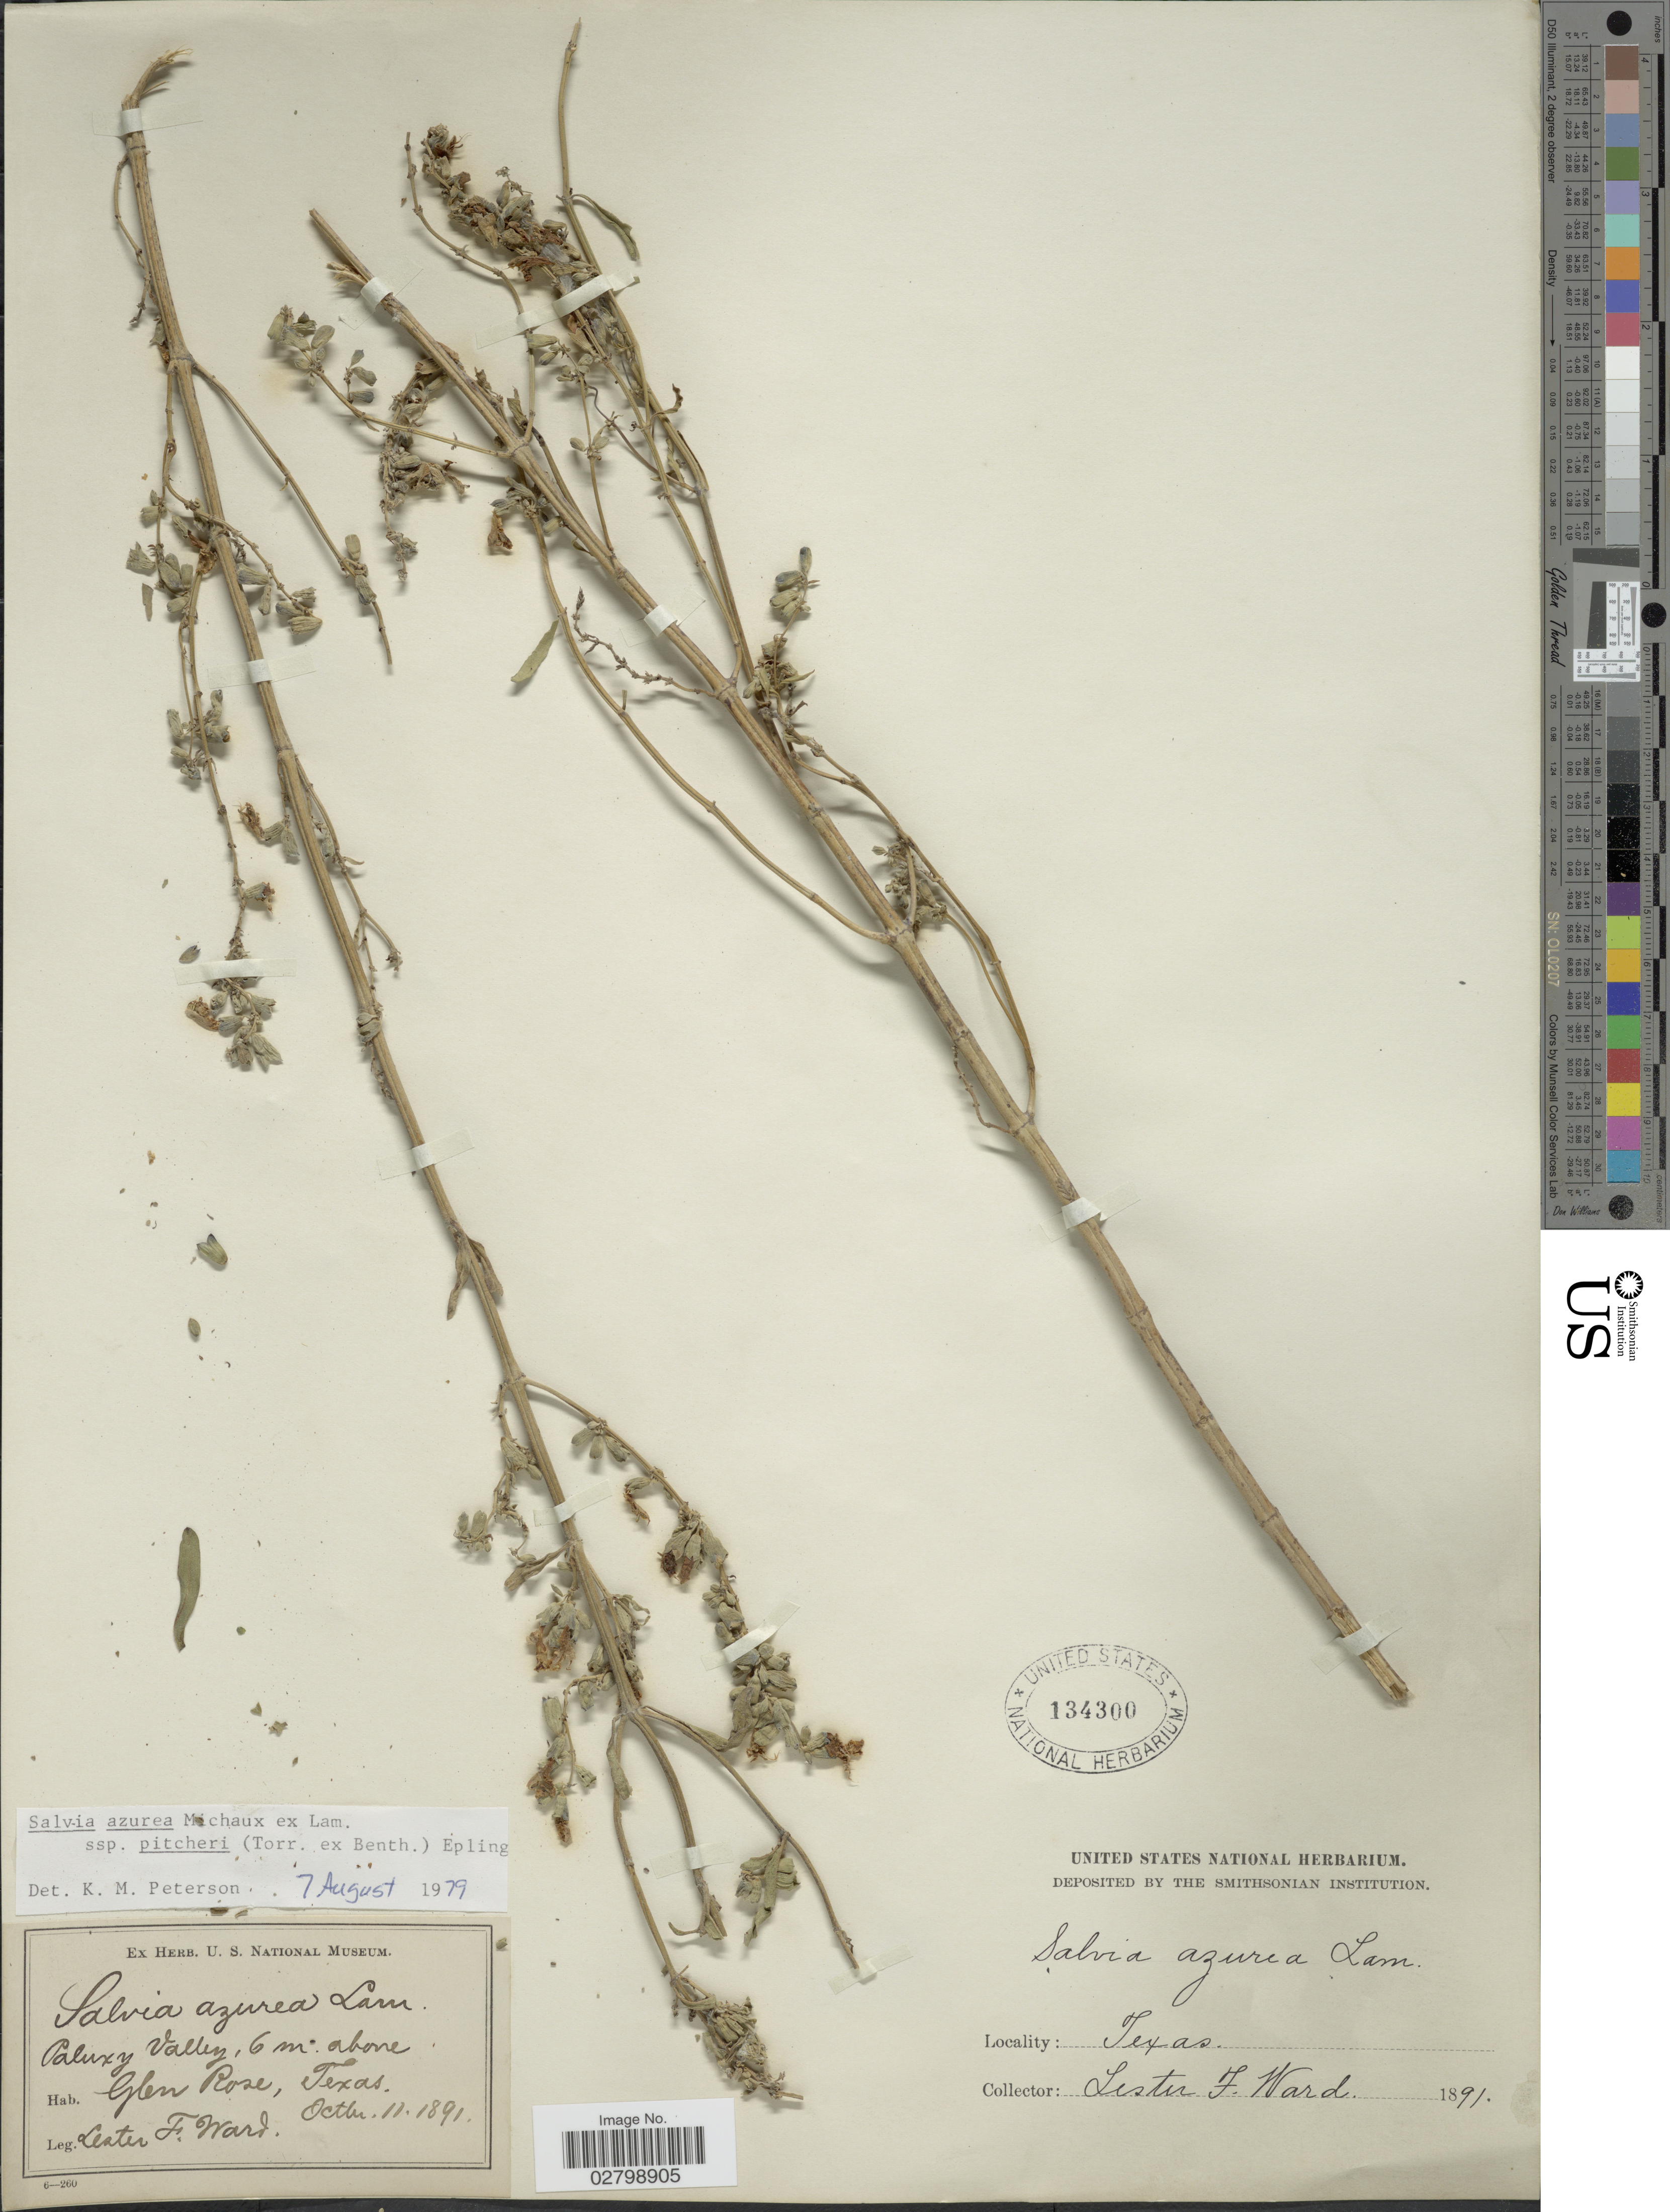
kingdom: Plantae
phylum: Tracheophyta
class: Magnoliopsida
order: Lamiales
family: Lamiaceae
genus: Salvia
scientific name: Salvia azurea subsp. pitcheri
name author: Michx. ex Lam.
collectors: L. F. Ward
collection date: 1891-10-11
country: United States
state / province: Texas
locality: Paluxy Valley, 6 m. above Glen Rose.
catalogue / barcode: US 134300